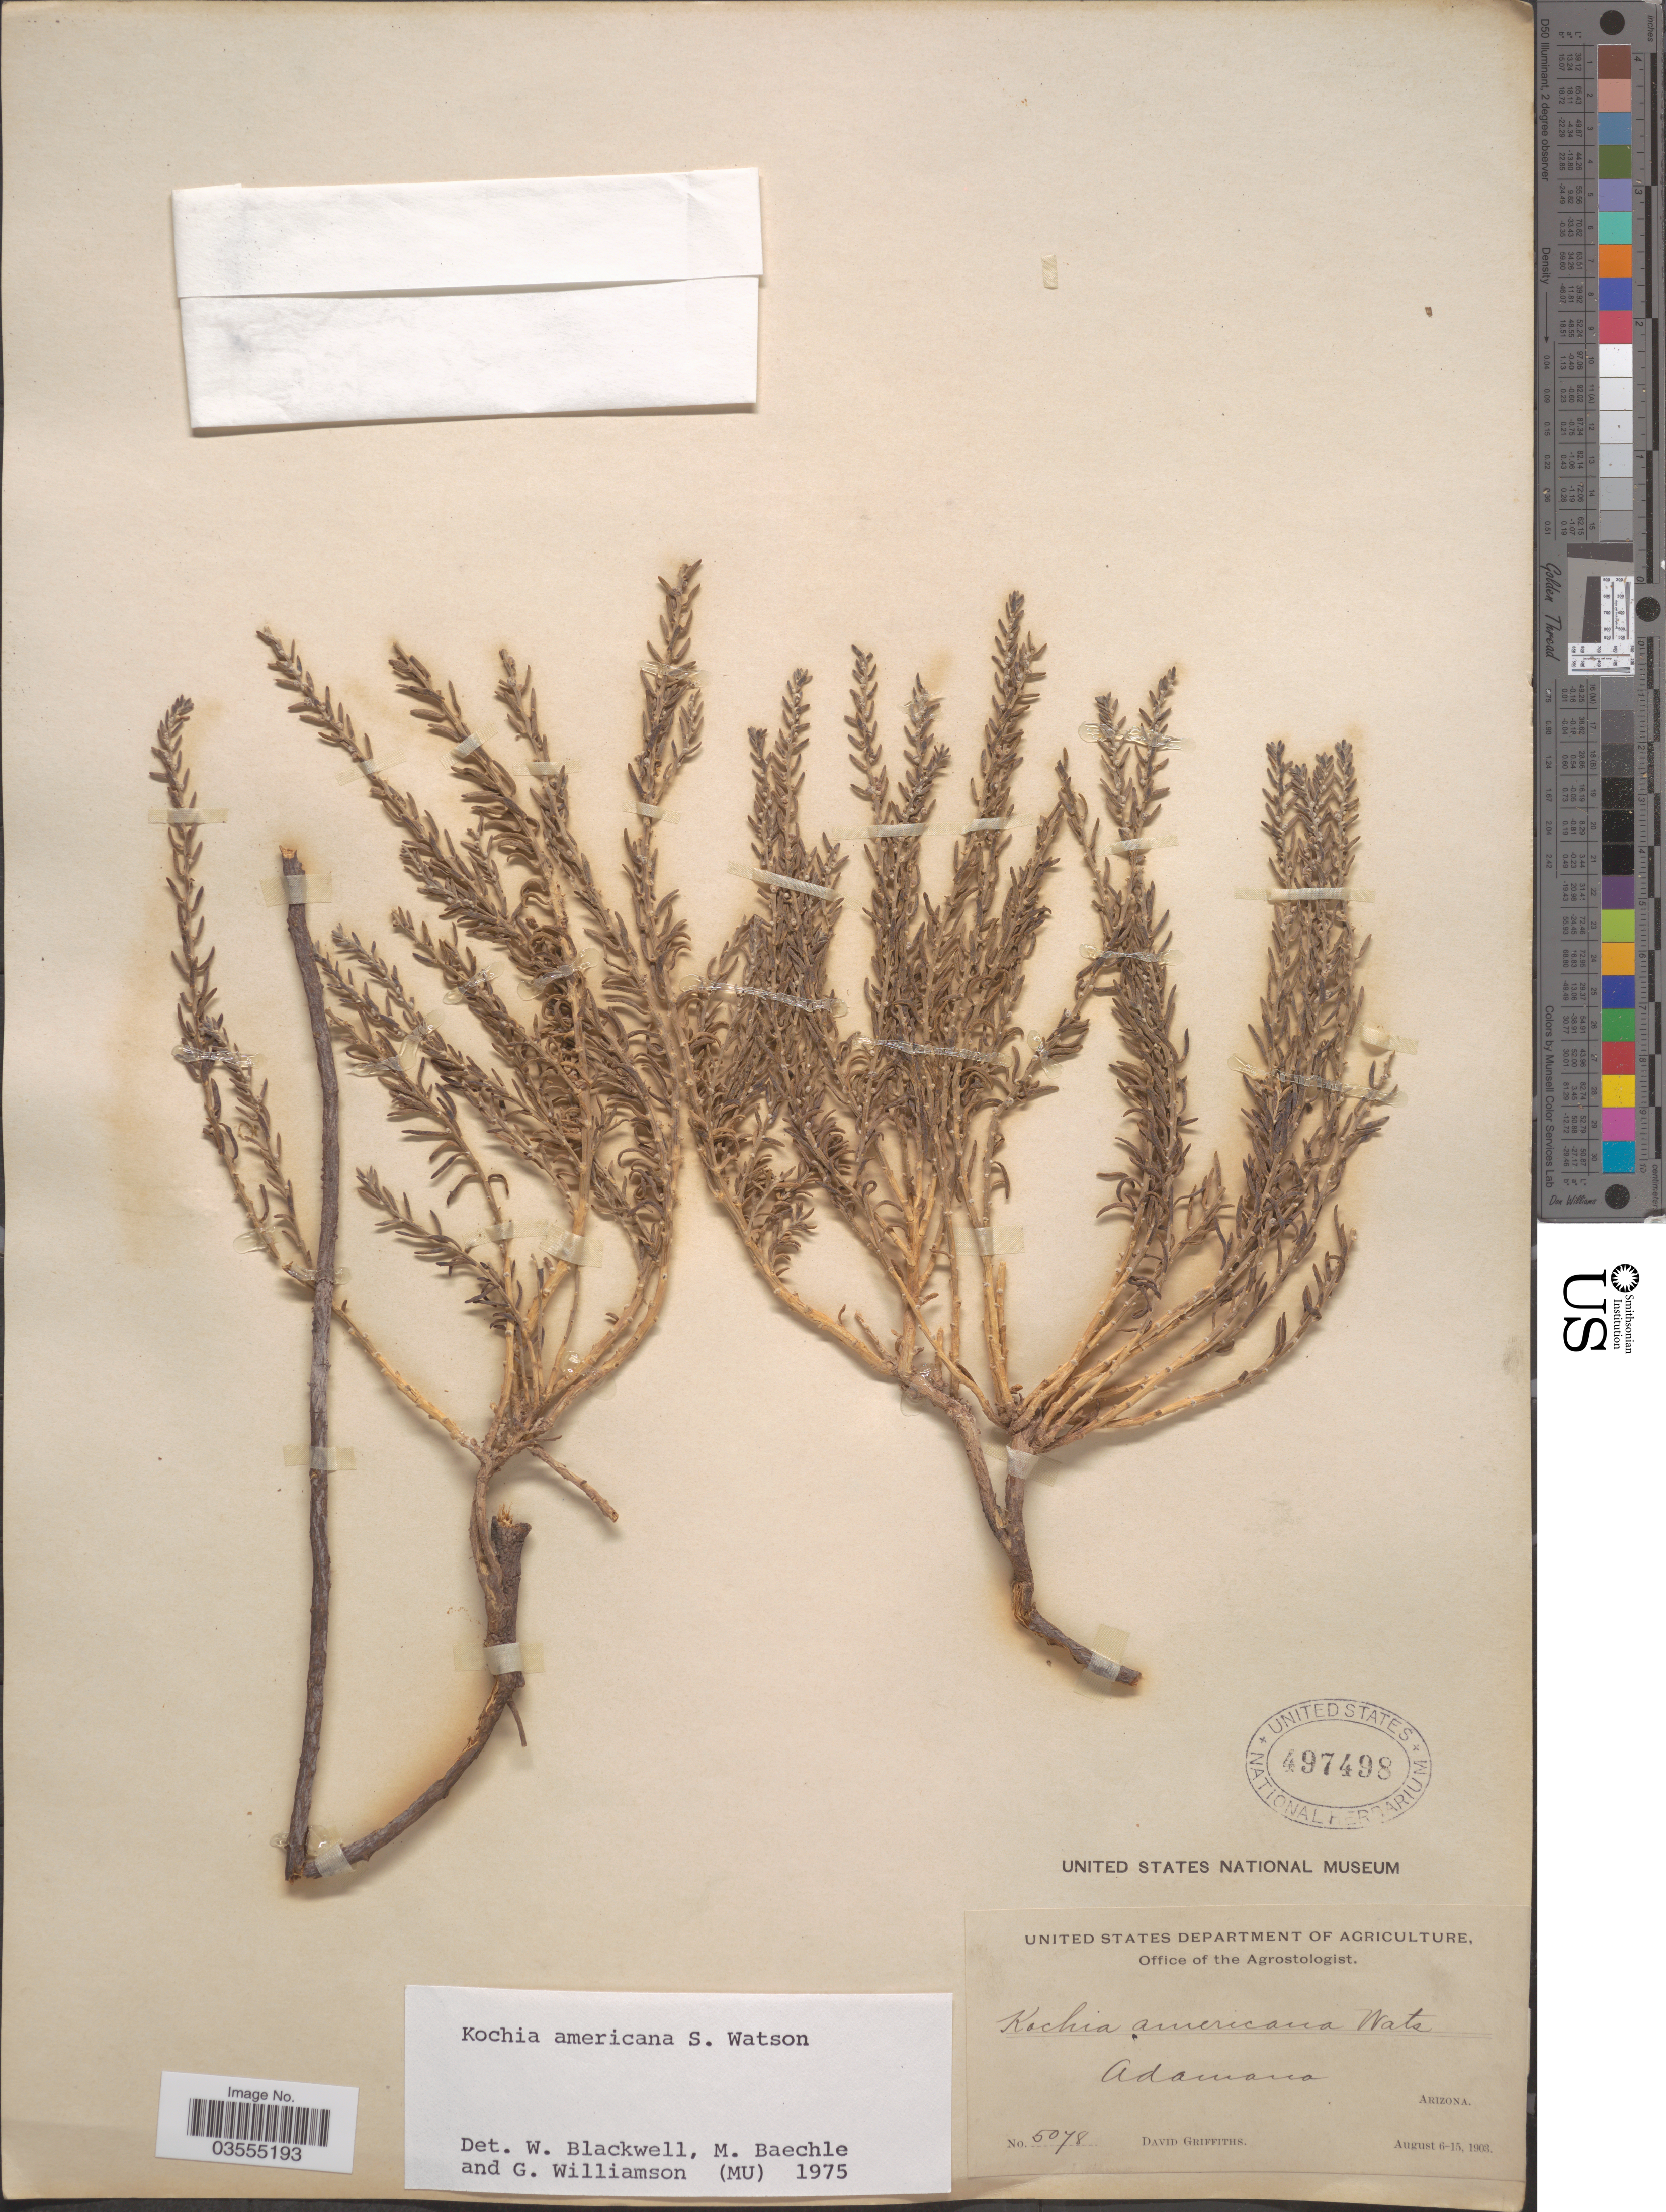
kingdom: Plantae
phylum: Tracheophyta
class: Magnoliopsida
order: Caryophyllales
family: Amaranthaceae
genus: Neokochia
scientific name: Neokochia americana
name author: (S. Watson) G.L. Chu & S.C. Sand.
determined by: U.S. National Herbarium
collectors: D. Griffiths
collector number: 5078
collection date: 1903-08-06/1903-08-15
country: United States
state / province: Arizona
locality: Adamana.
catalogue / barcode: US 497498